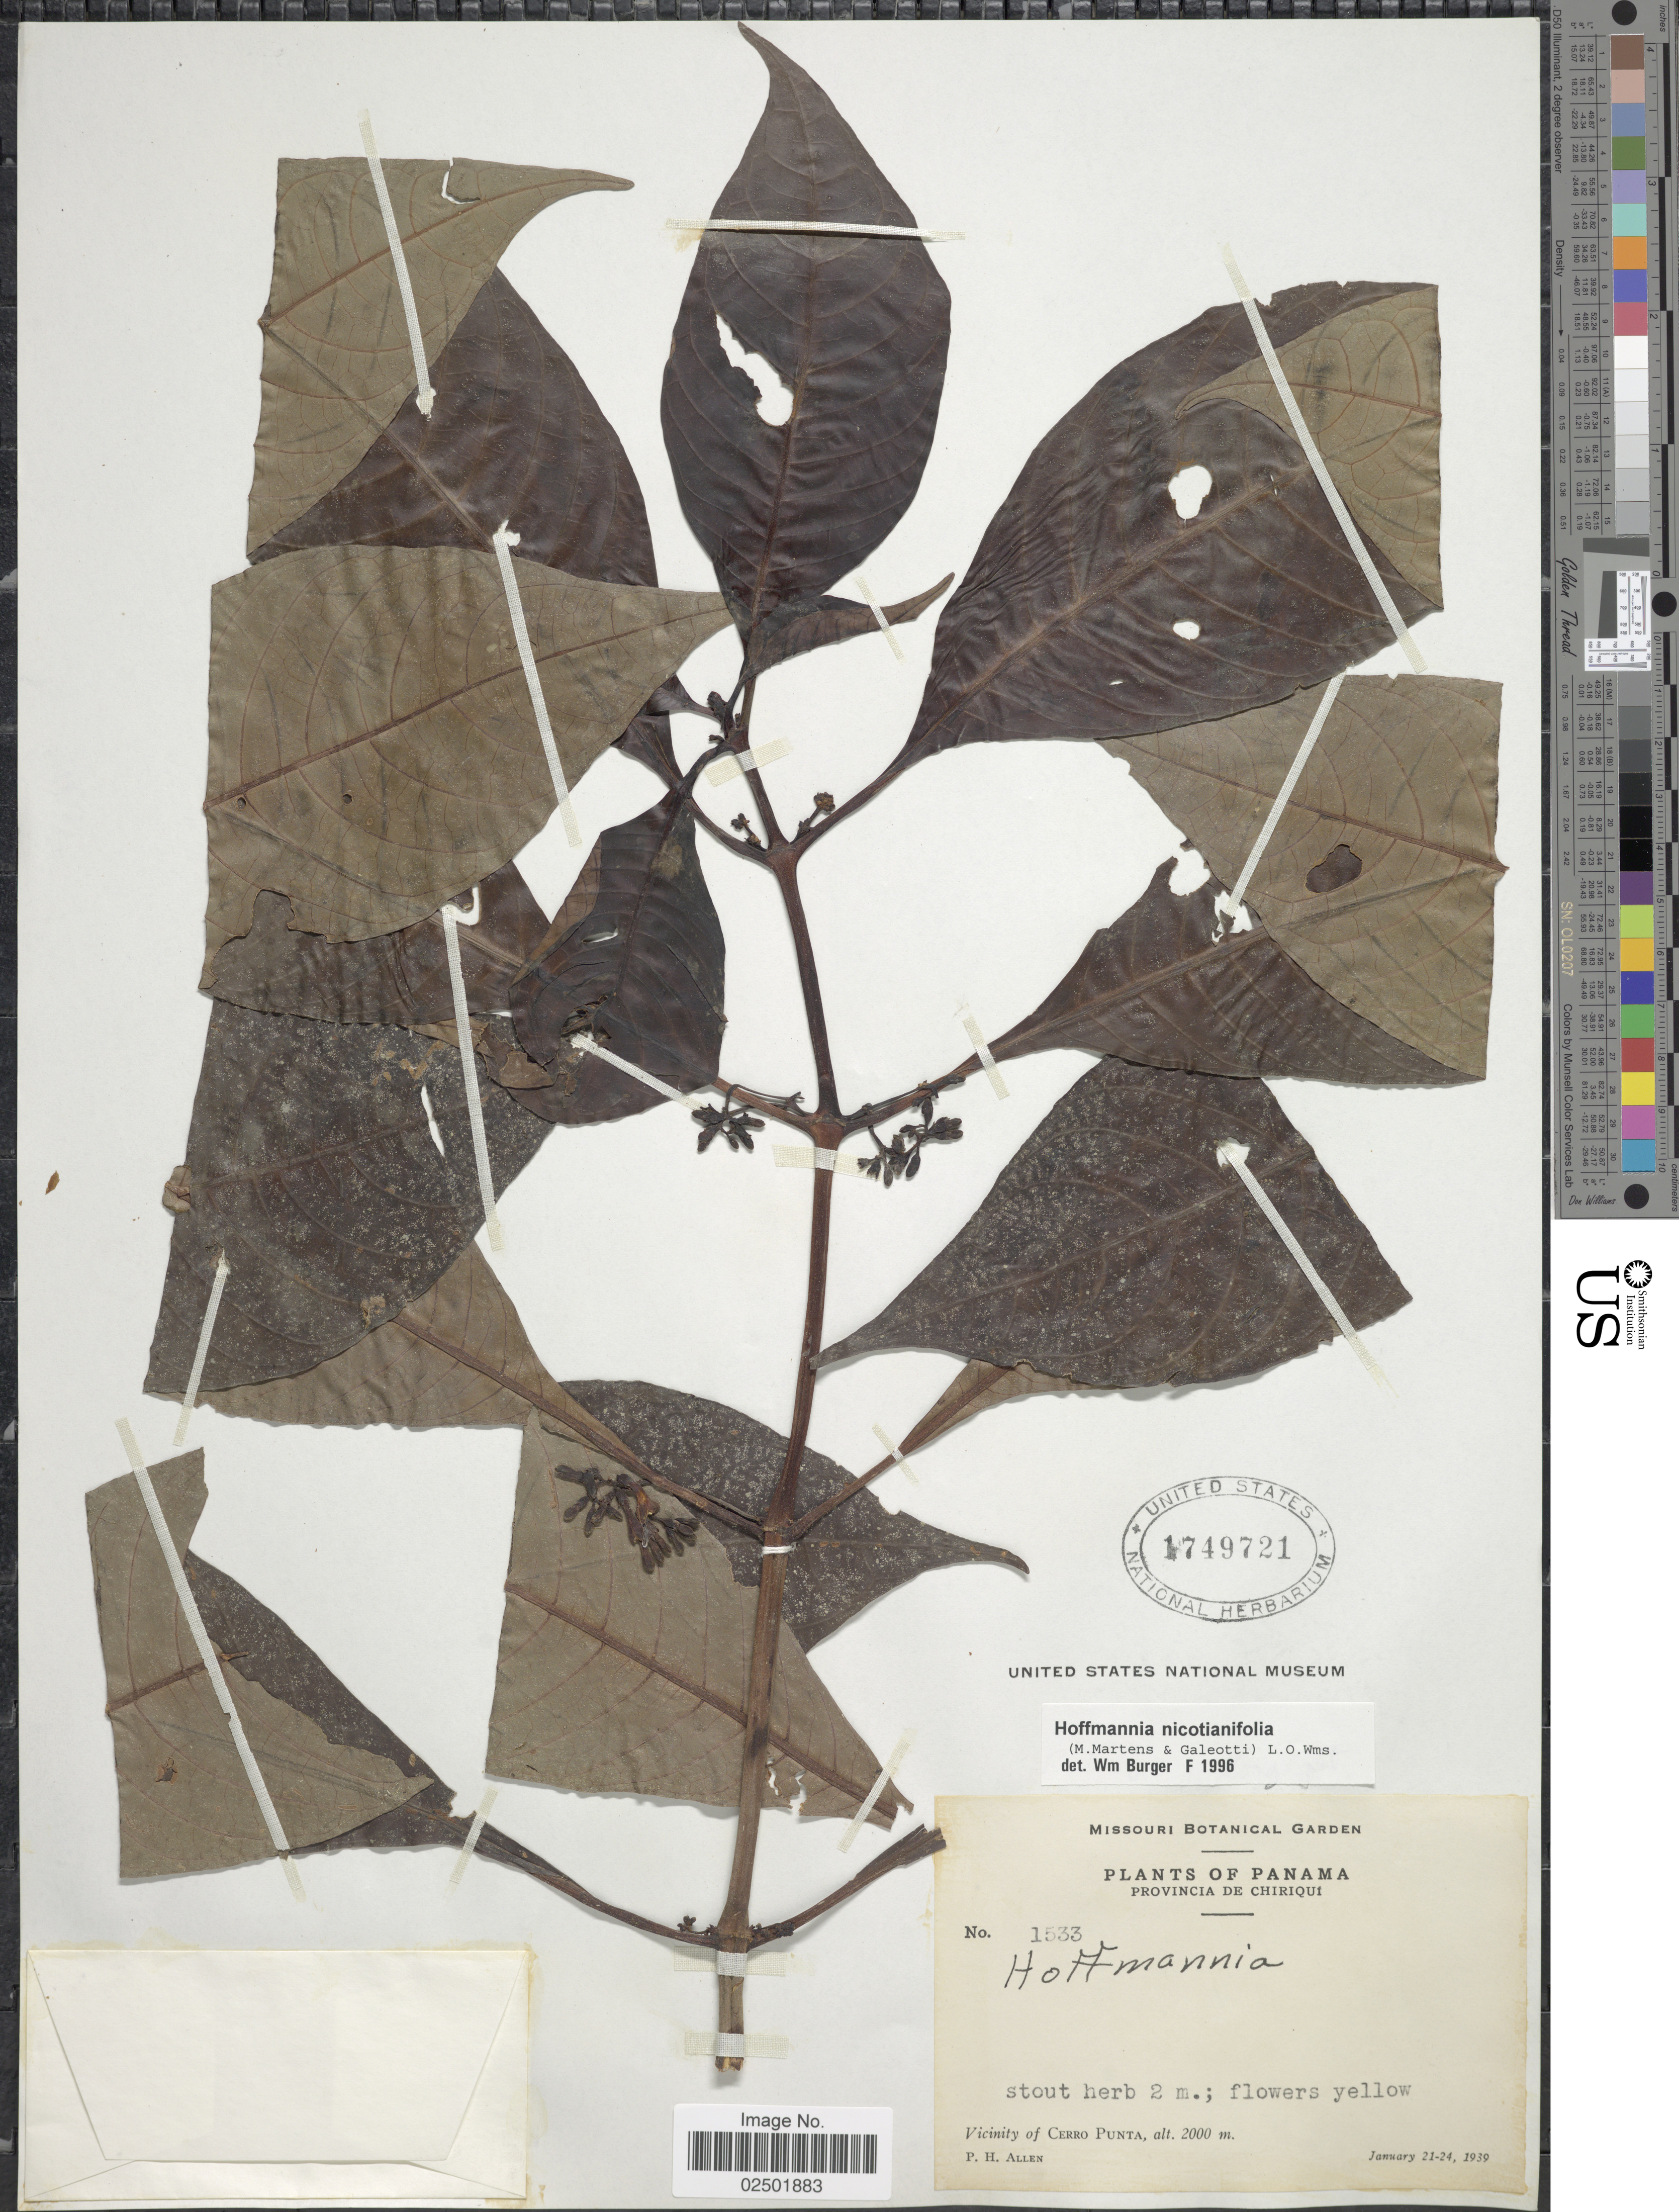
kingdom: Plantae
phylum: Tracheophyta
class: Magnoliopsida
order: Gentianales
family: Rubiaceae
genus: Hoffmannia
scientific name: Hoffmannia nicotianifolia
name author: (M. Martens & Galeoti) L.O. Williams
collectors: P. H. Allen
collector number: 1533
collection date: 1939-01-21/1939-01-24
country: Panama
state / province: Chiriqui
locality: Vicinity of Cerro Punta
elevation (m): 2000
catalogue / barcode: US 1749721